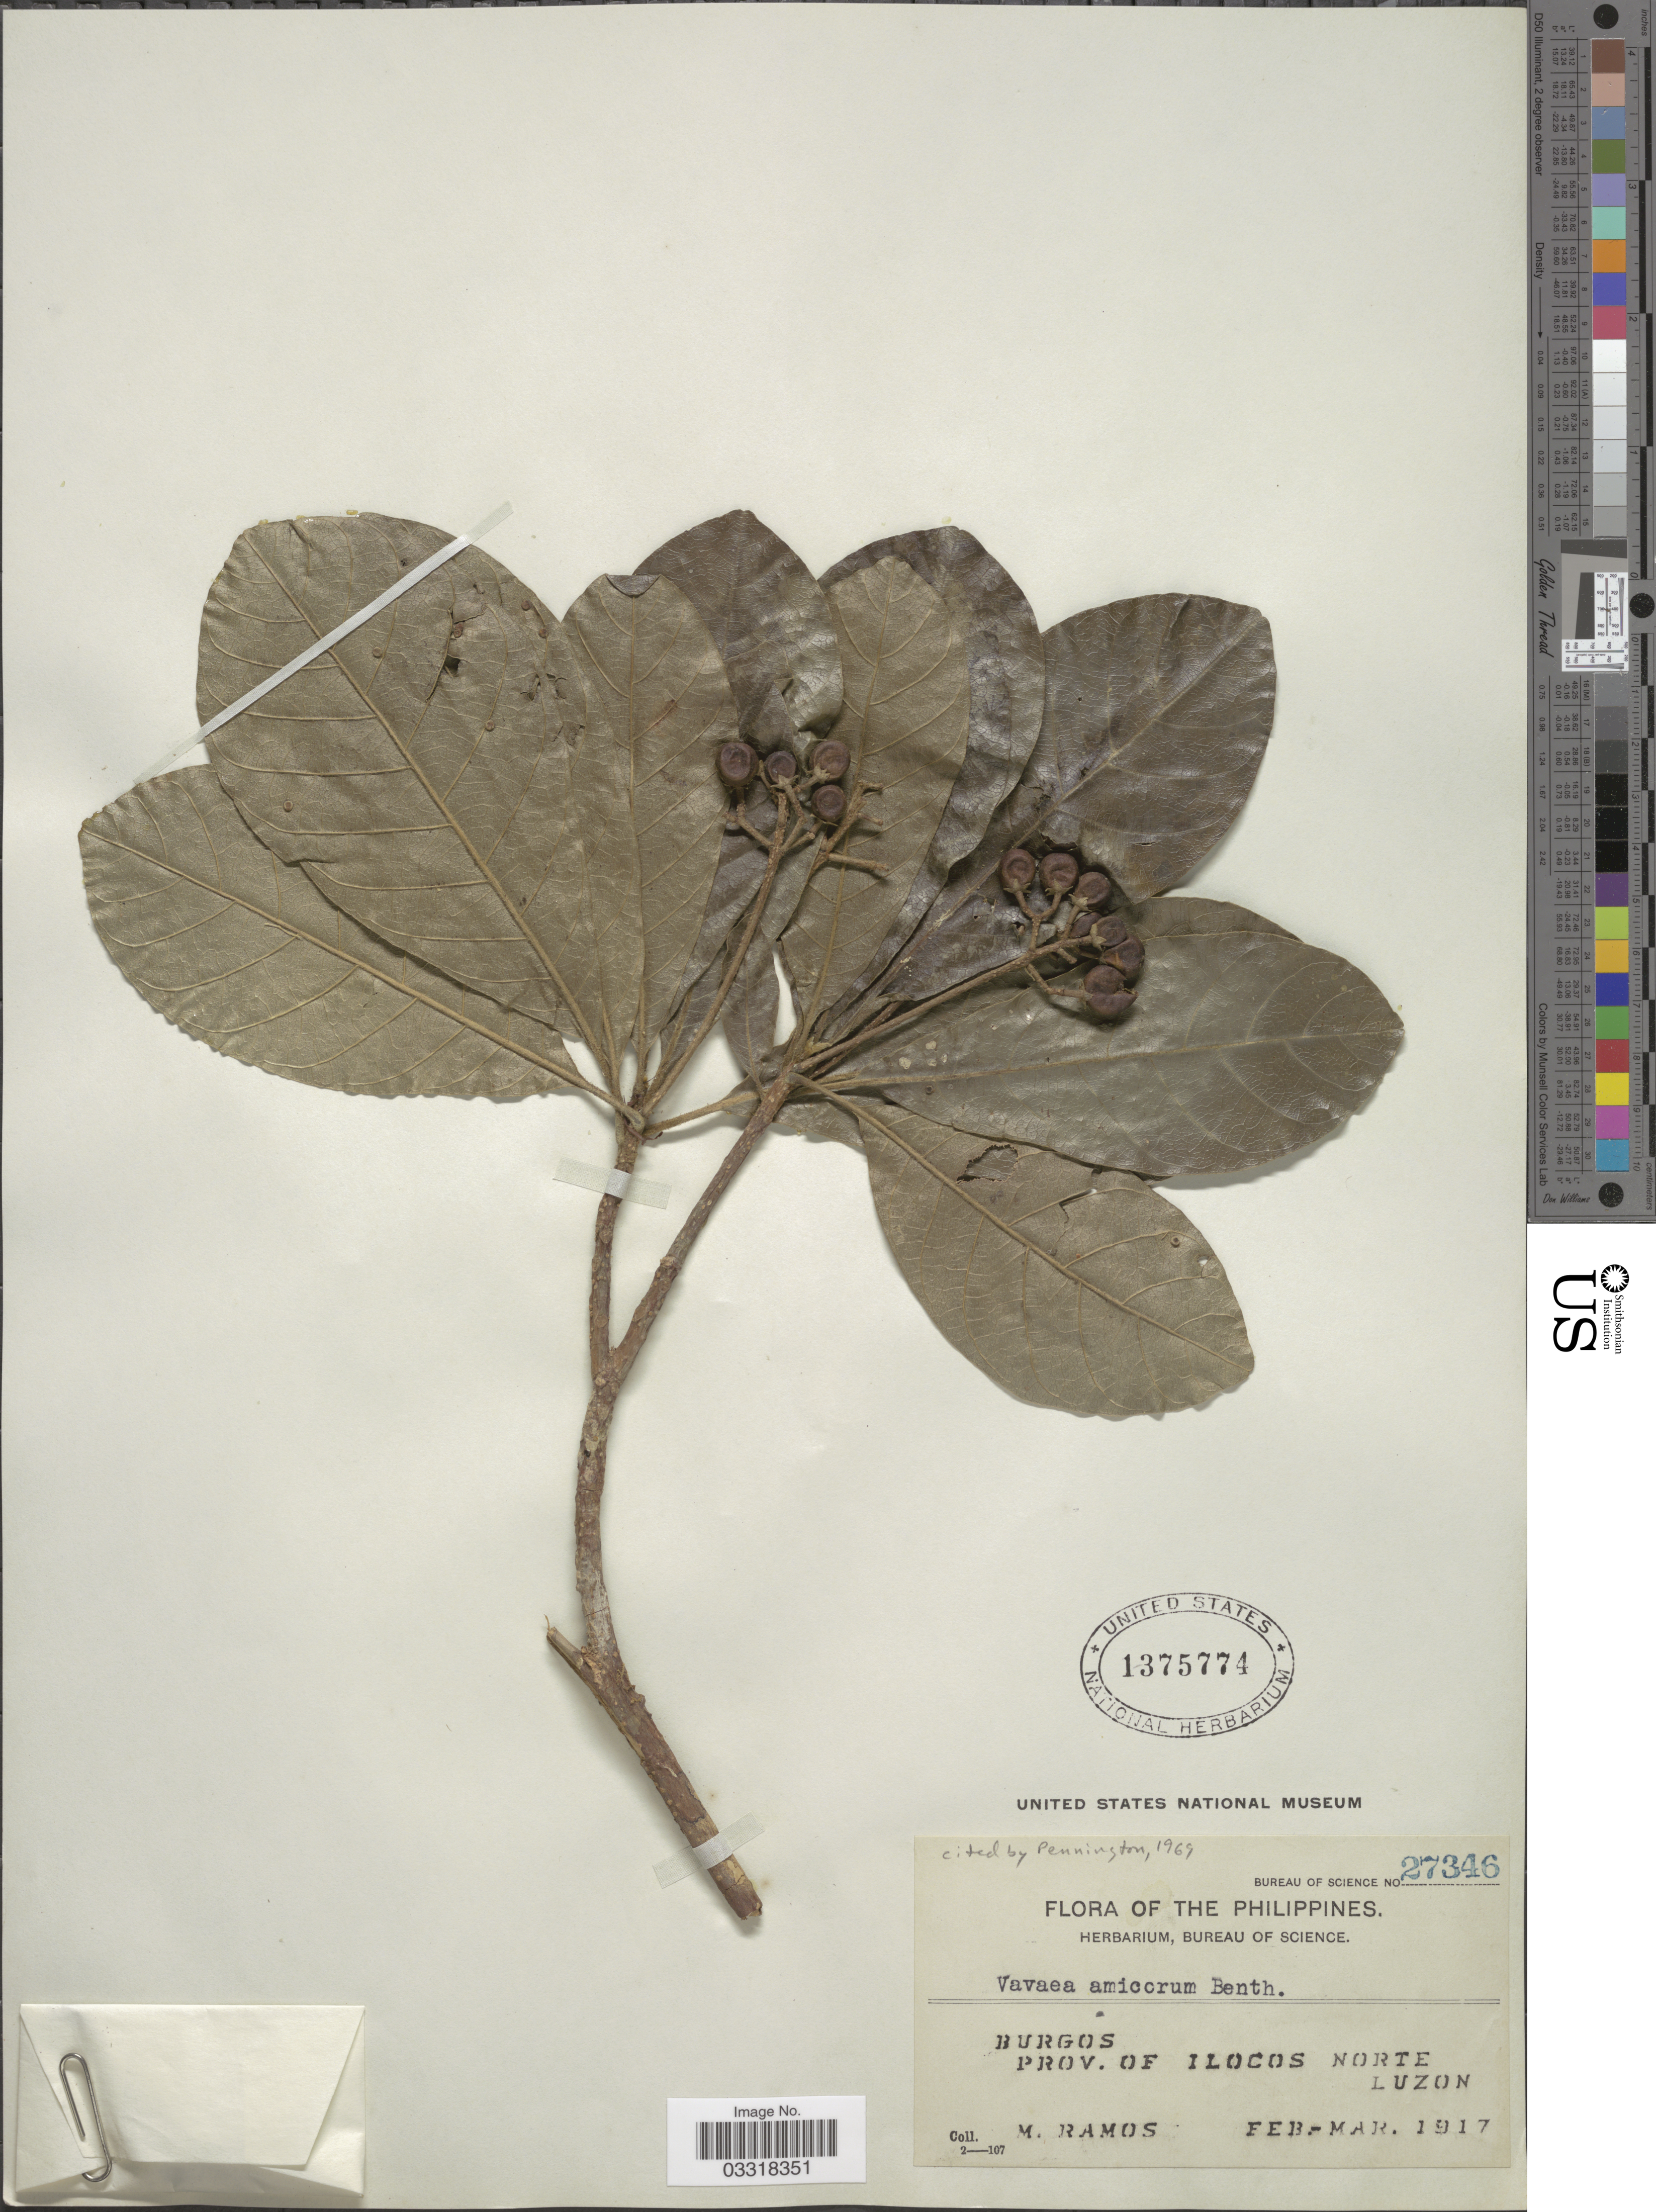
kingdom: Plantae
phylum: Tracheophyta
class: Magnoliopsida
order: Sapindales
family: Meliaceae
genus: Vavaea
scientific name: Vavaea amicorum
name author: Benth.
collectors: M. Ramos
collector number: Bureau of Science 27346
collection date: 1917-02/1917-03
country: Philippines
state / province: Ilocos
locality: Burgos. Prov. of Ilocos Norte. Luzon.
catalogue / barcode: US 1375774